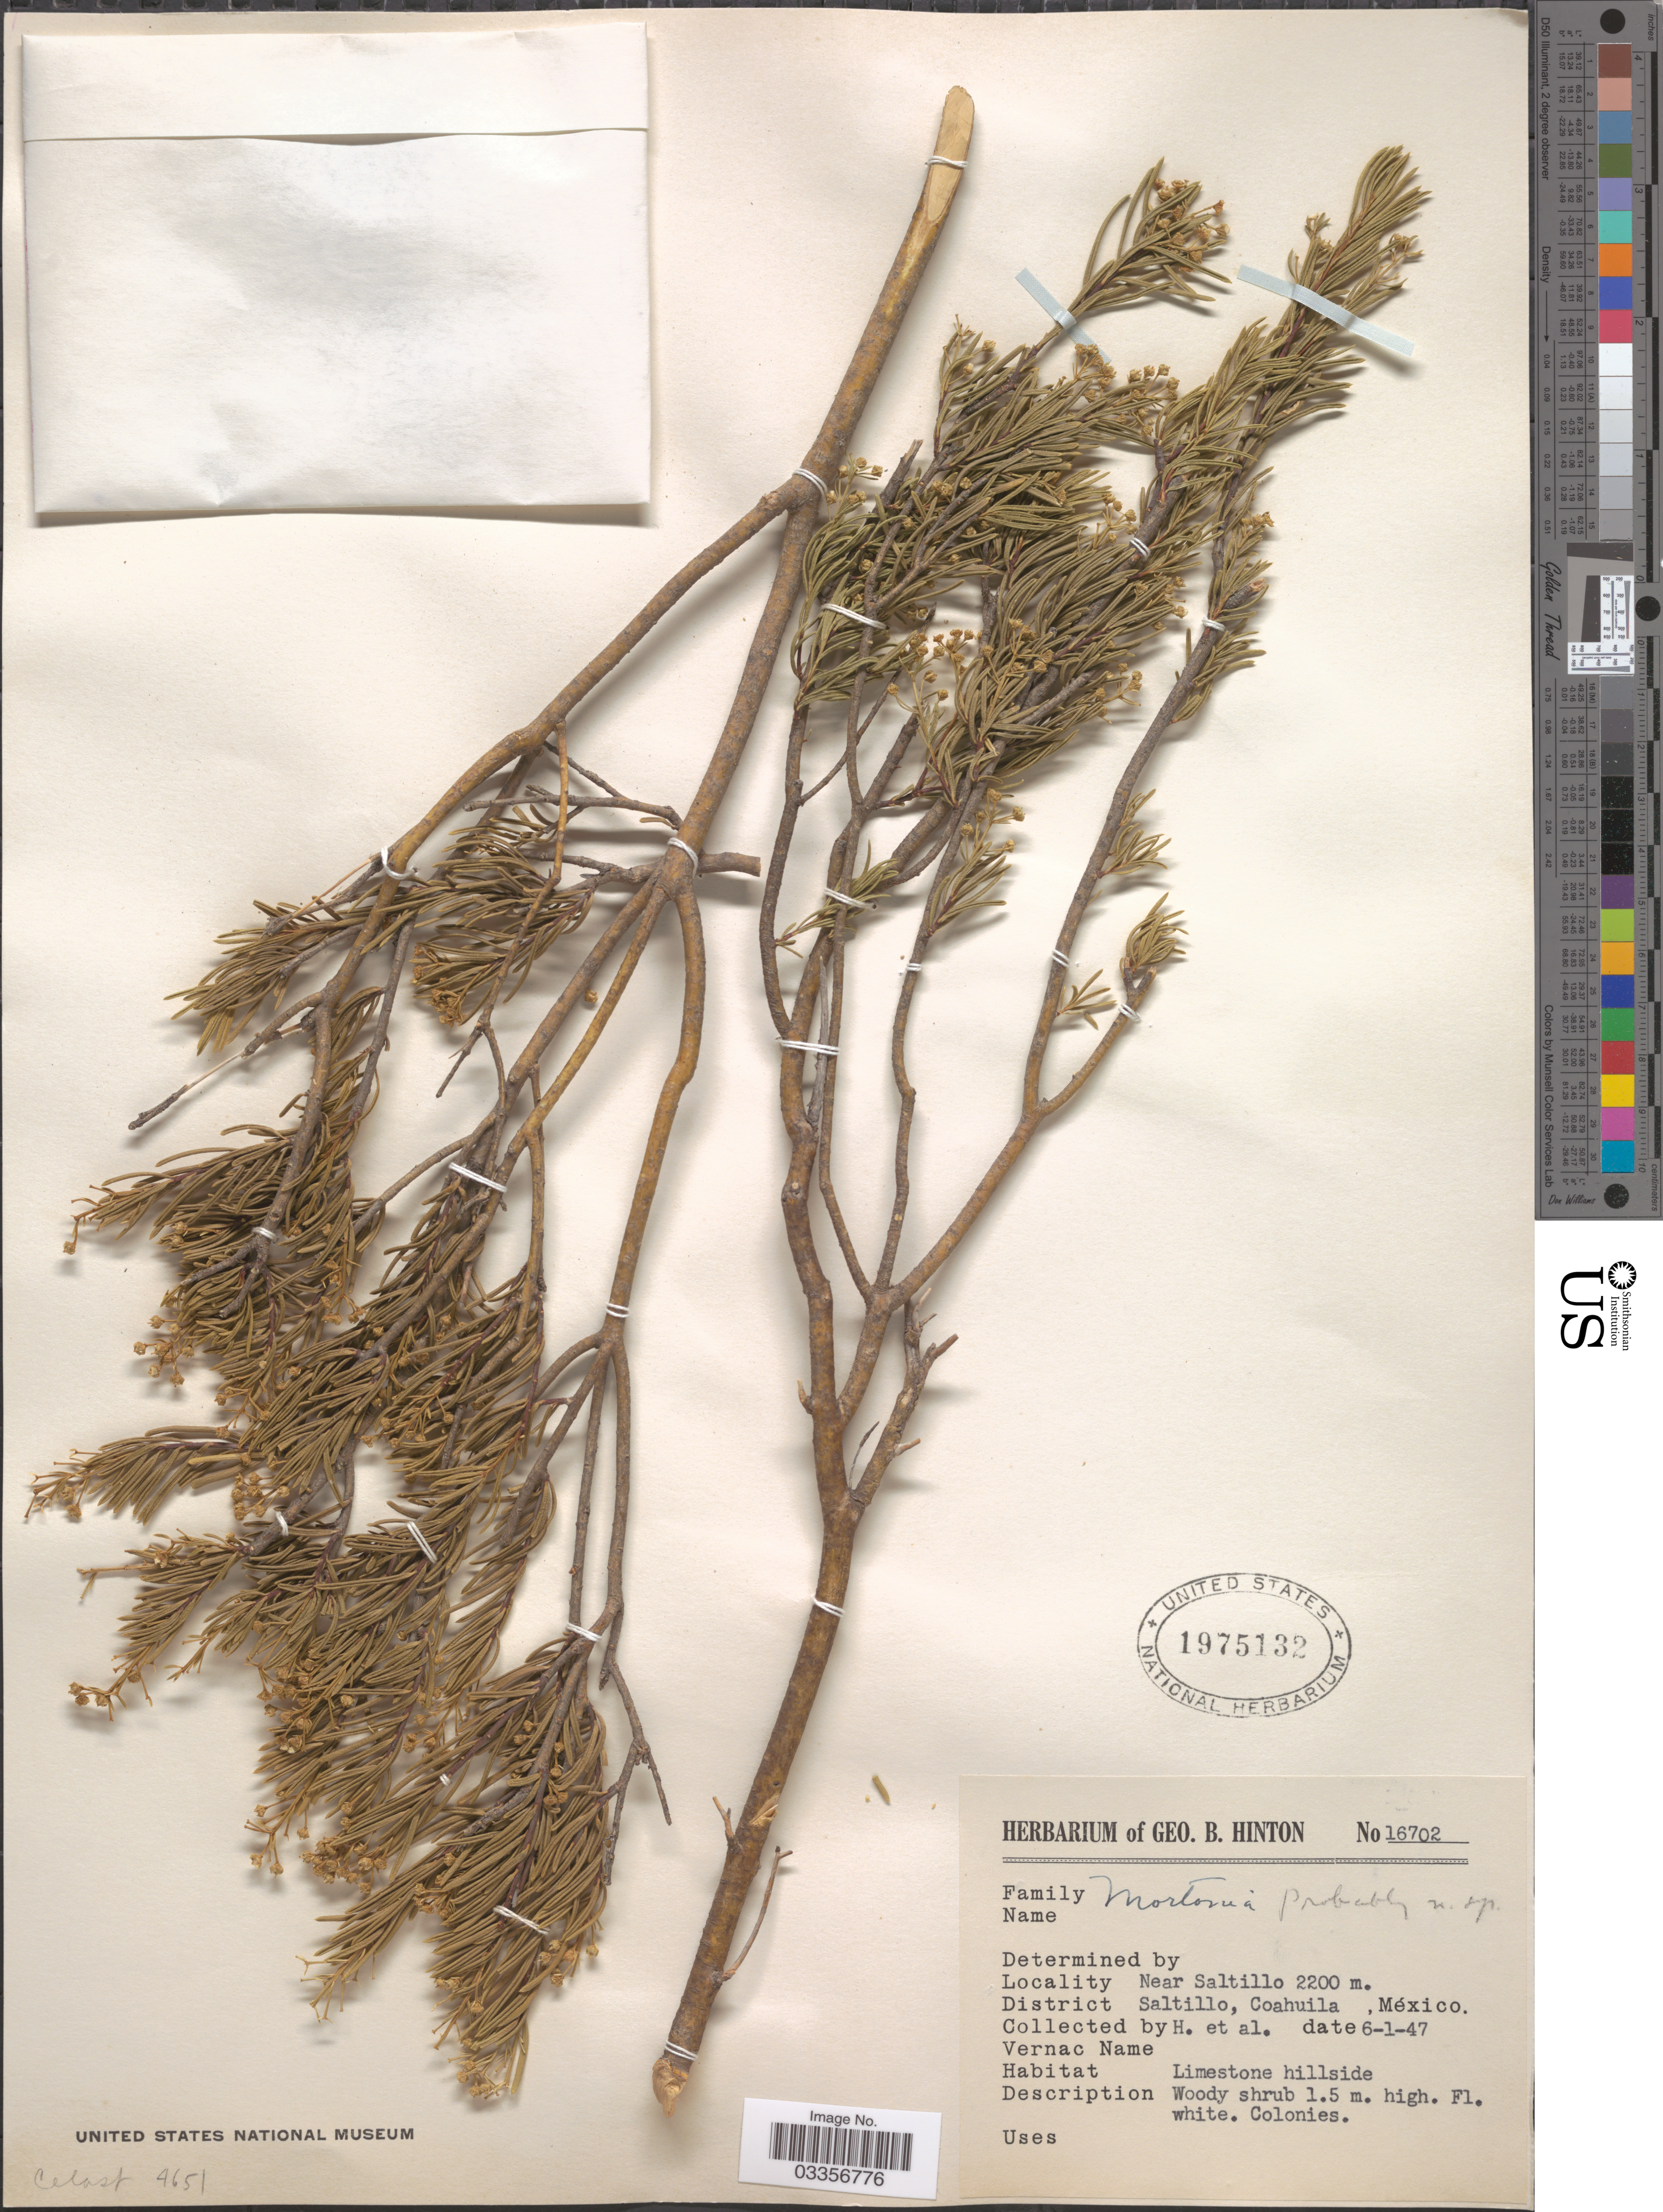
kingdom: Plantae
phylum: Tracheophyta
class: Magnoliopsida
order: Celastrales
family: Celastraceae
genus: Mortonia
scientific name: Mortonia sp.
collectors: G. B. Hinton & et al.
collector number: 16702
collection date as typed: Transcribed d/m/y: 6/1/47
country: Mexico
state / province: Coahuila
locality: Near Saltillo, District Saltillo.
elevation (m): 2200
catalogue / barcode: US 1975132